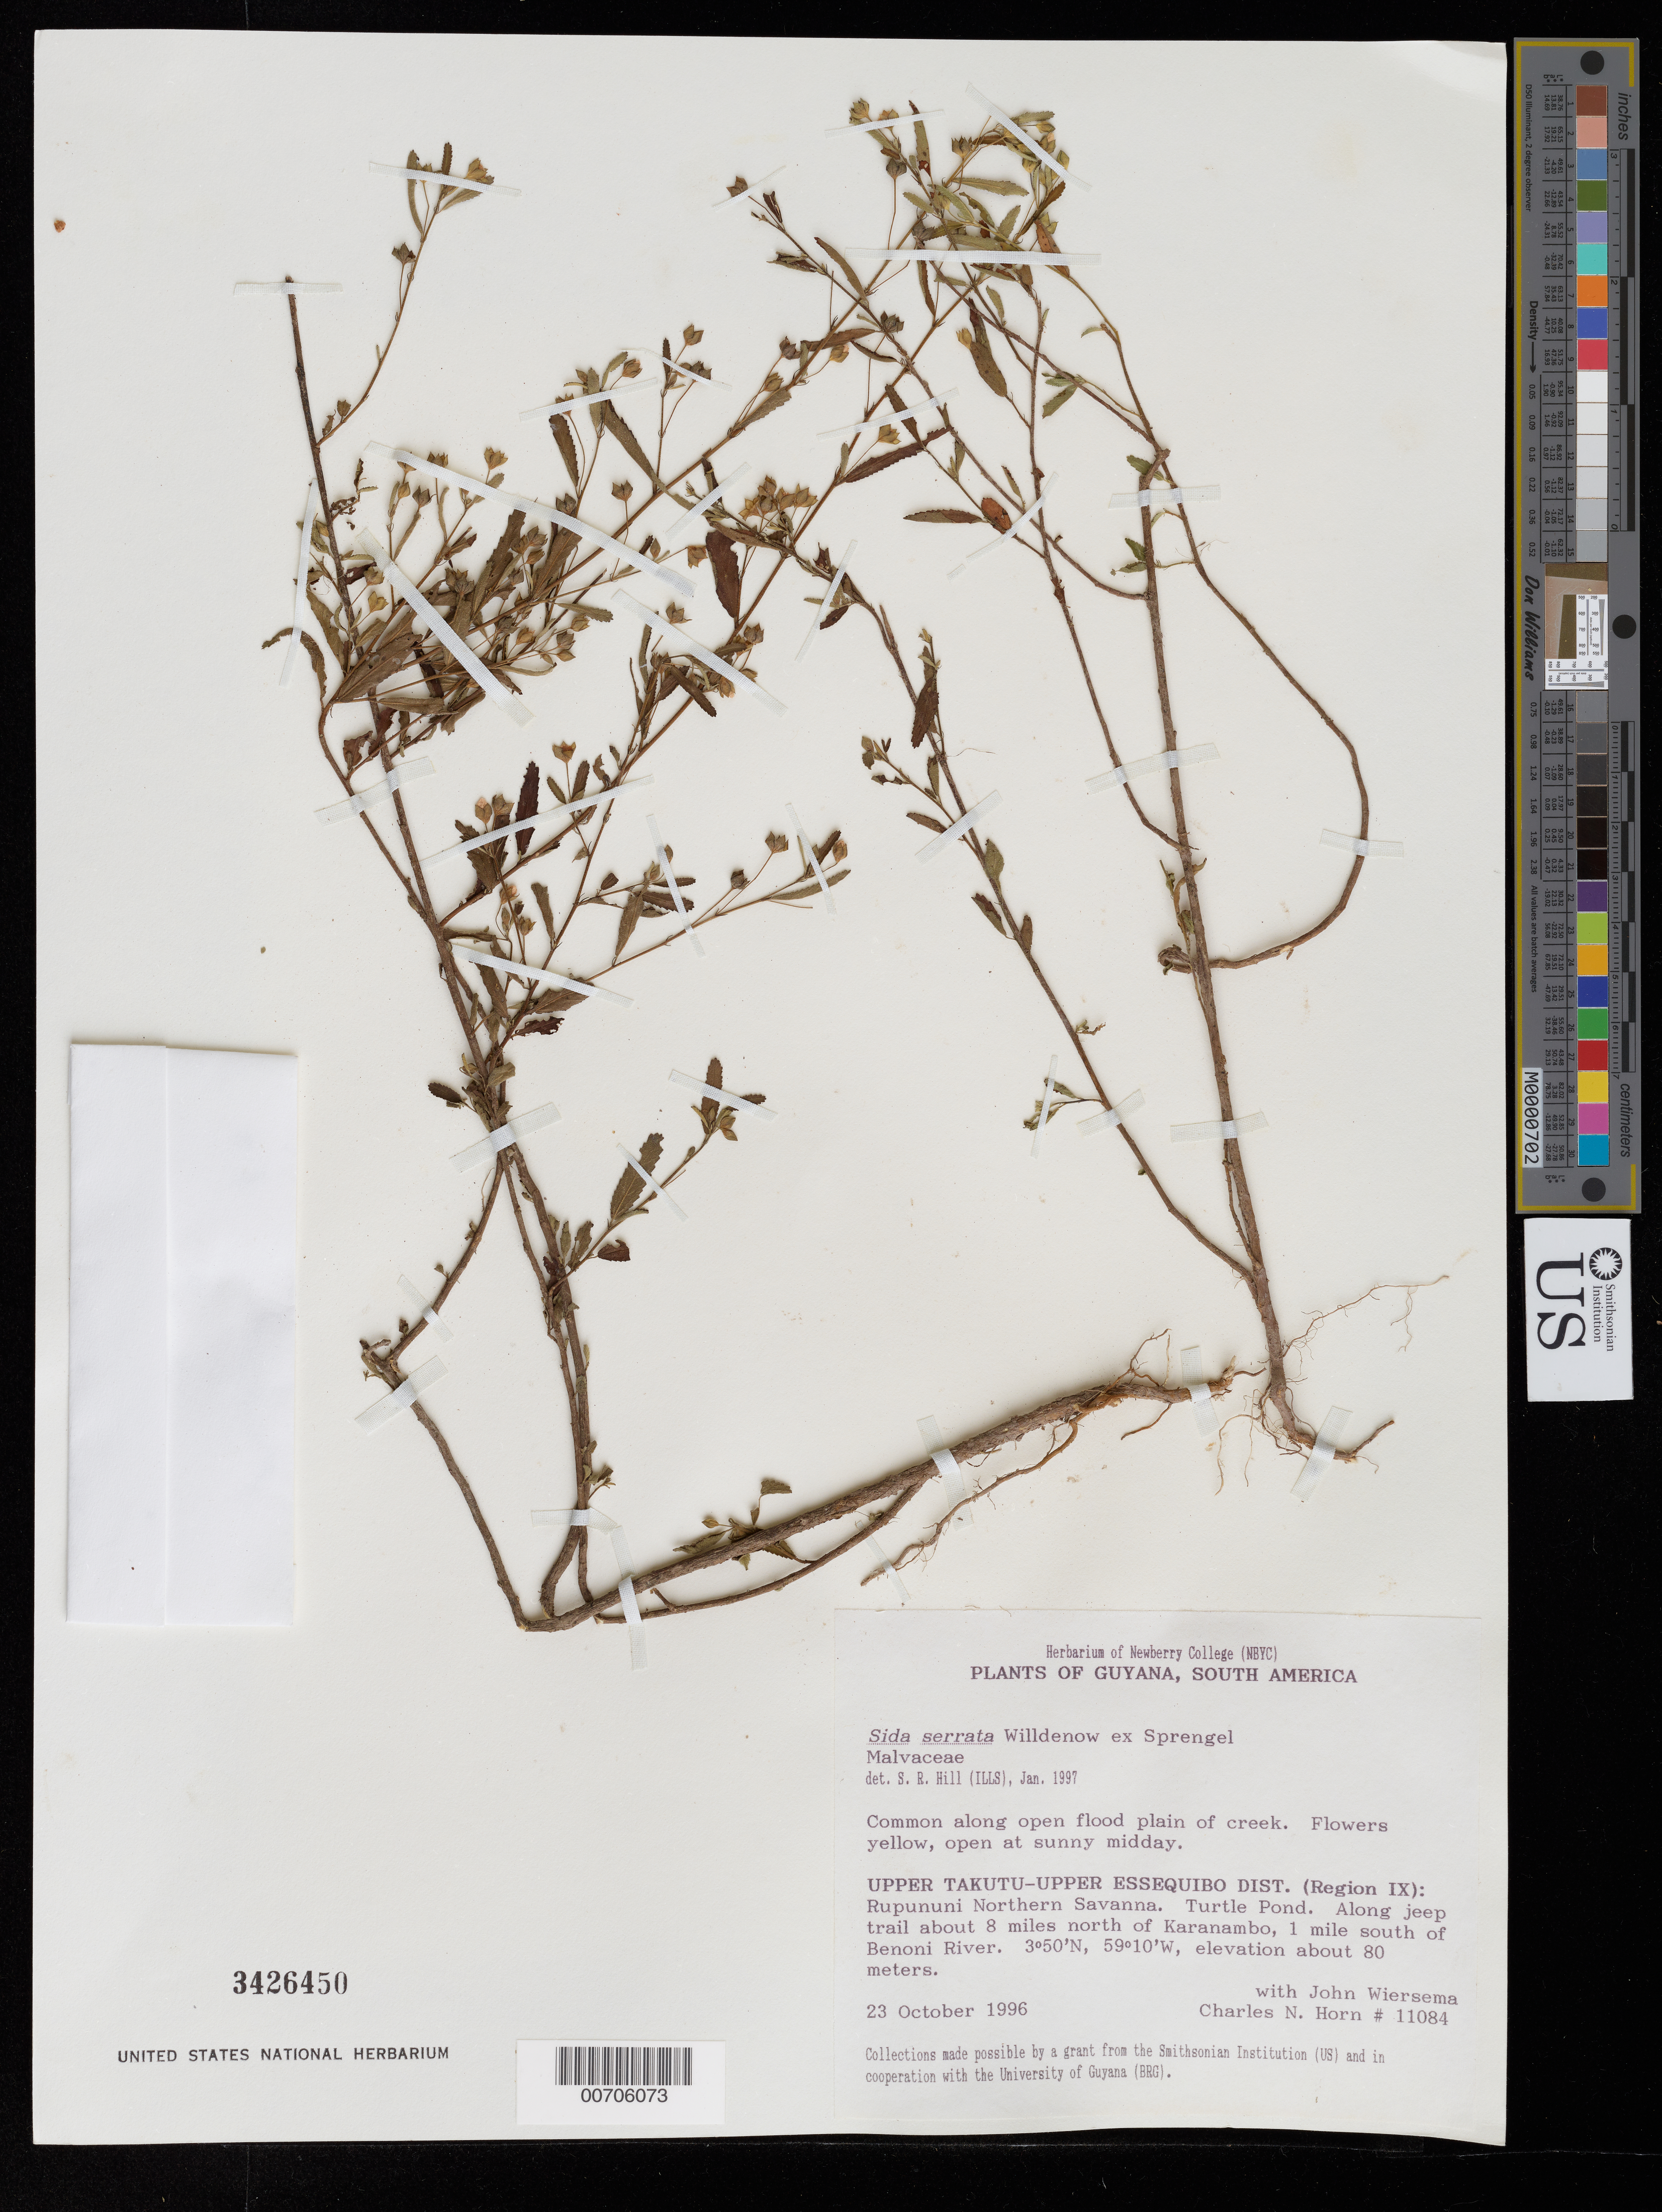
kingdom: Plantae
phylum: Tracheophyta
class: Magnoliopsida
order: Malvales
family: Malvaceae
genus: Sida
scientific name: Sida serrata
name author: Willd. ex Spreng.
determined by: Hill, Steven R.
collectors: C. N. Horn & J. H. Wiersema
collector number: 11084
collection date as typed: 23-Oct-96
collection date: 1996-10-23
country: Guyana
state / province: U. Takutu-U. Essequibo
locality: Rupununi Northern Savanna, Turtle Pond, 8 mi. N of Karanambo, 1 mi. S of Benoni R.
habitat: Open flood plain of creek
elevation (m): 80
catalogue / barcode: US 3426450